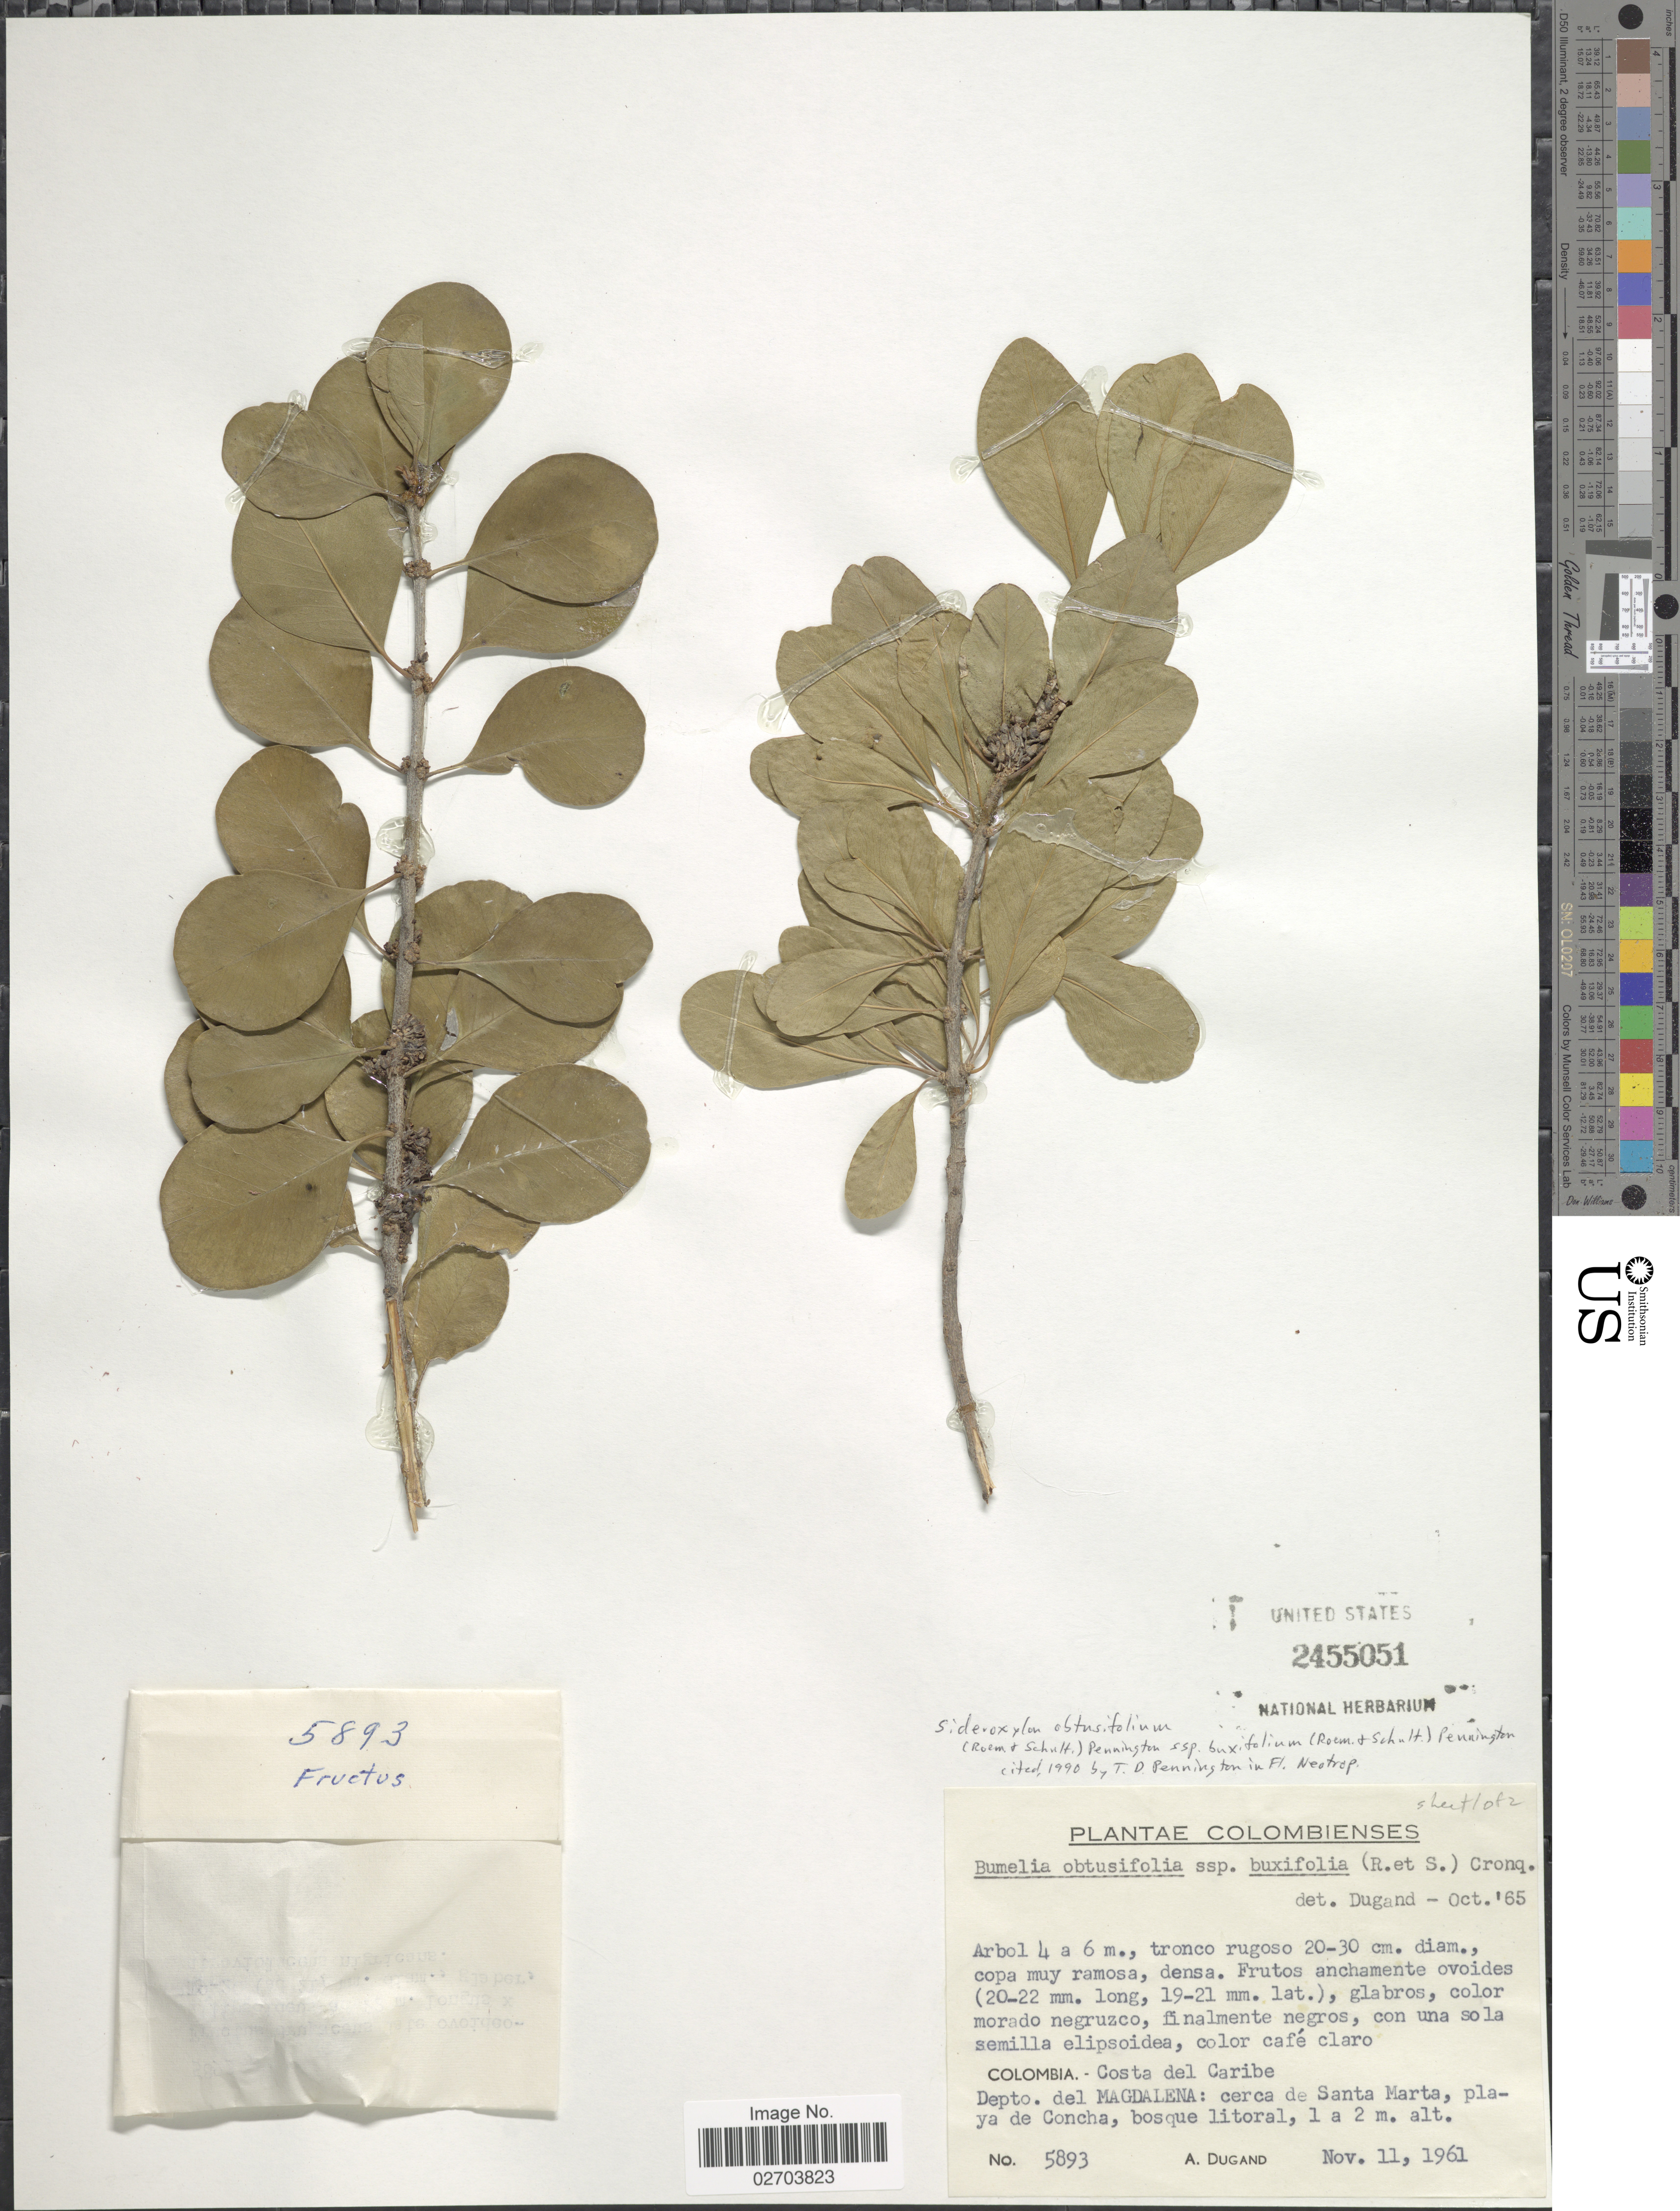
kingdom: Plantae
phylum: Tracheophyta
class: Magnoliopsida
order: Ericales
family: Sapotaceae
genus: Sideroxylon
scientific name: Sideroxylon obtusifolium subsp. buxifolium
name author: (Roem. & Schult.) T.D. Penn.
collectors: A. Dugand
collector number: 5893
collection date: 1961-11-11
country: Colombia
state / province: Magdalena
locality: Costa del Caribe. Depto. del Magdalena: cerca de Santa Marta, playa de Concha, bosque litoral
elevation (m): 1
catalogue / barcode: US 2455051